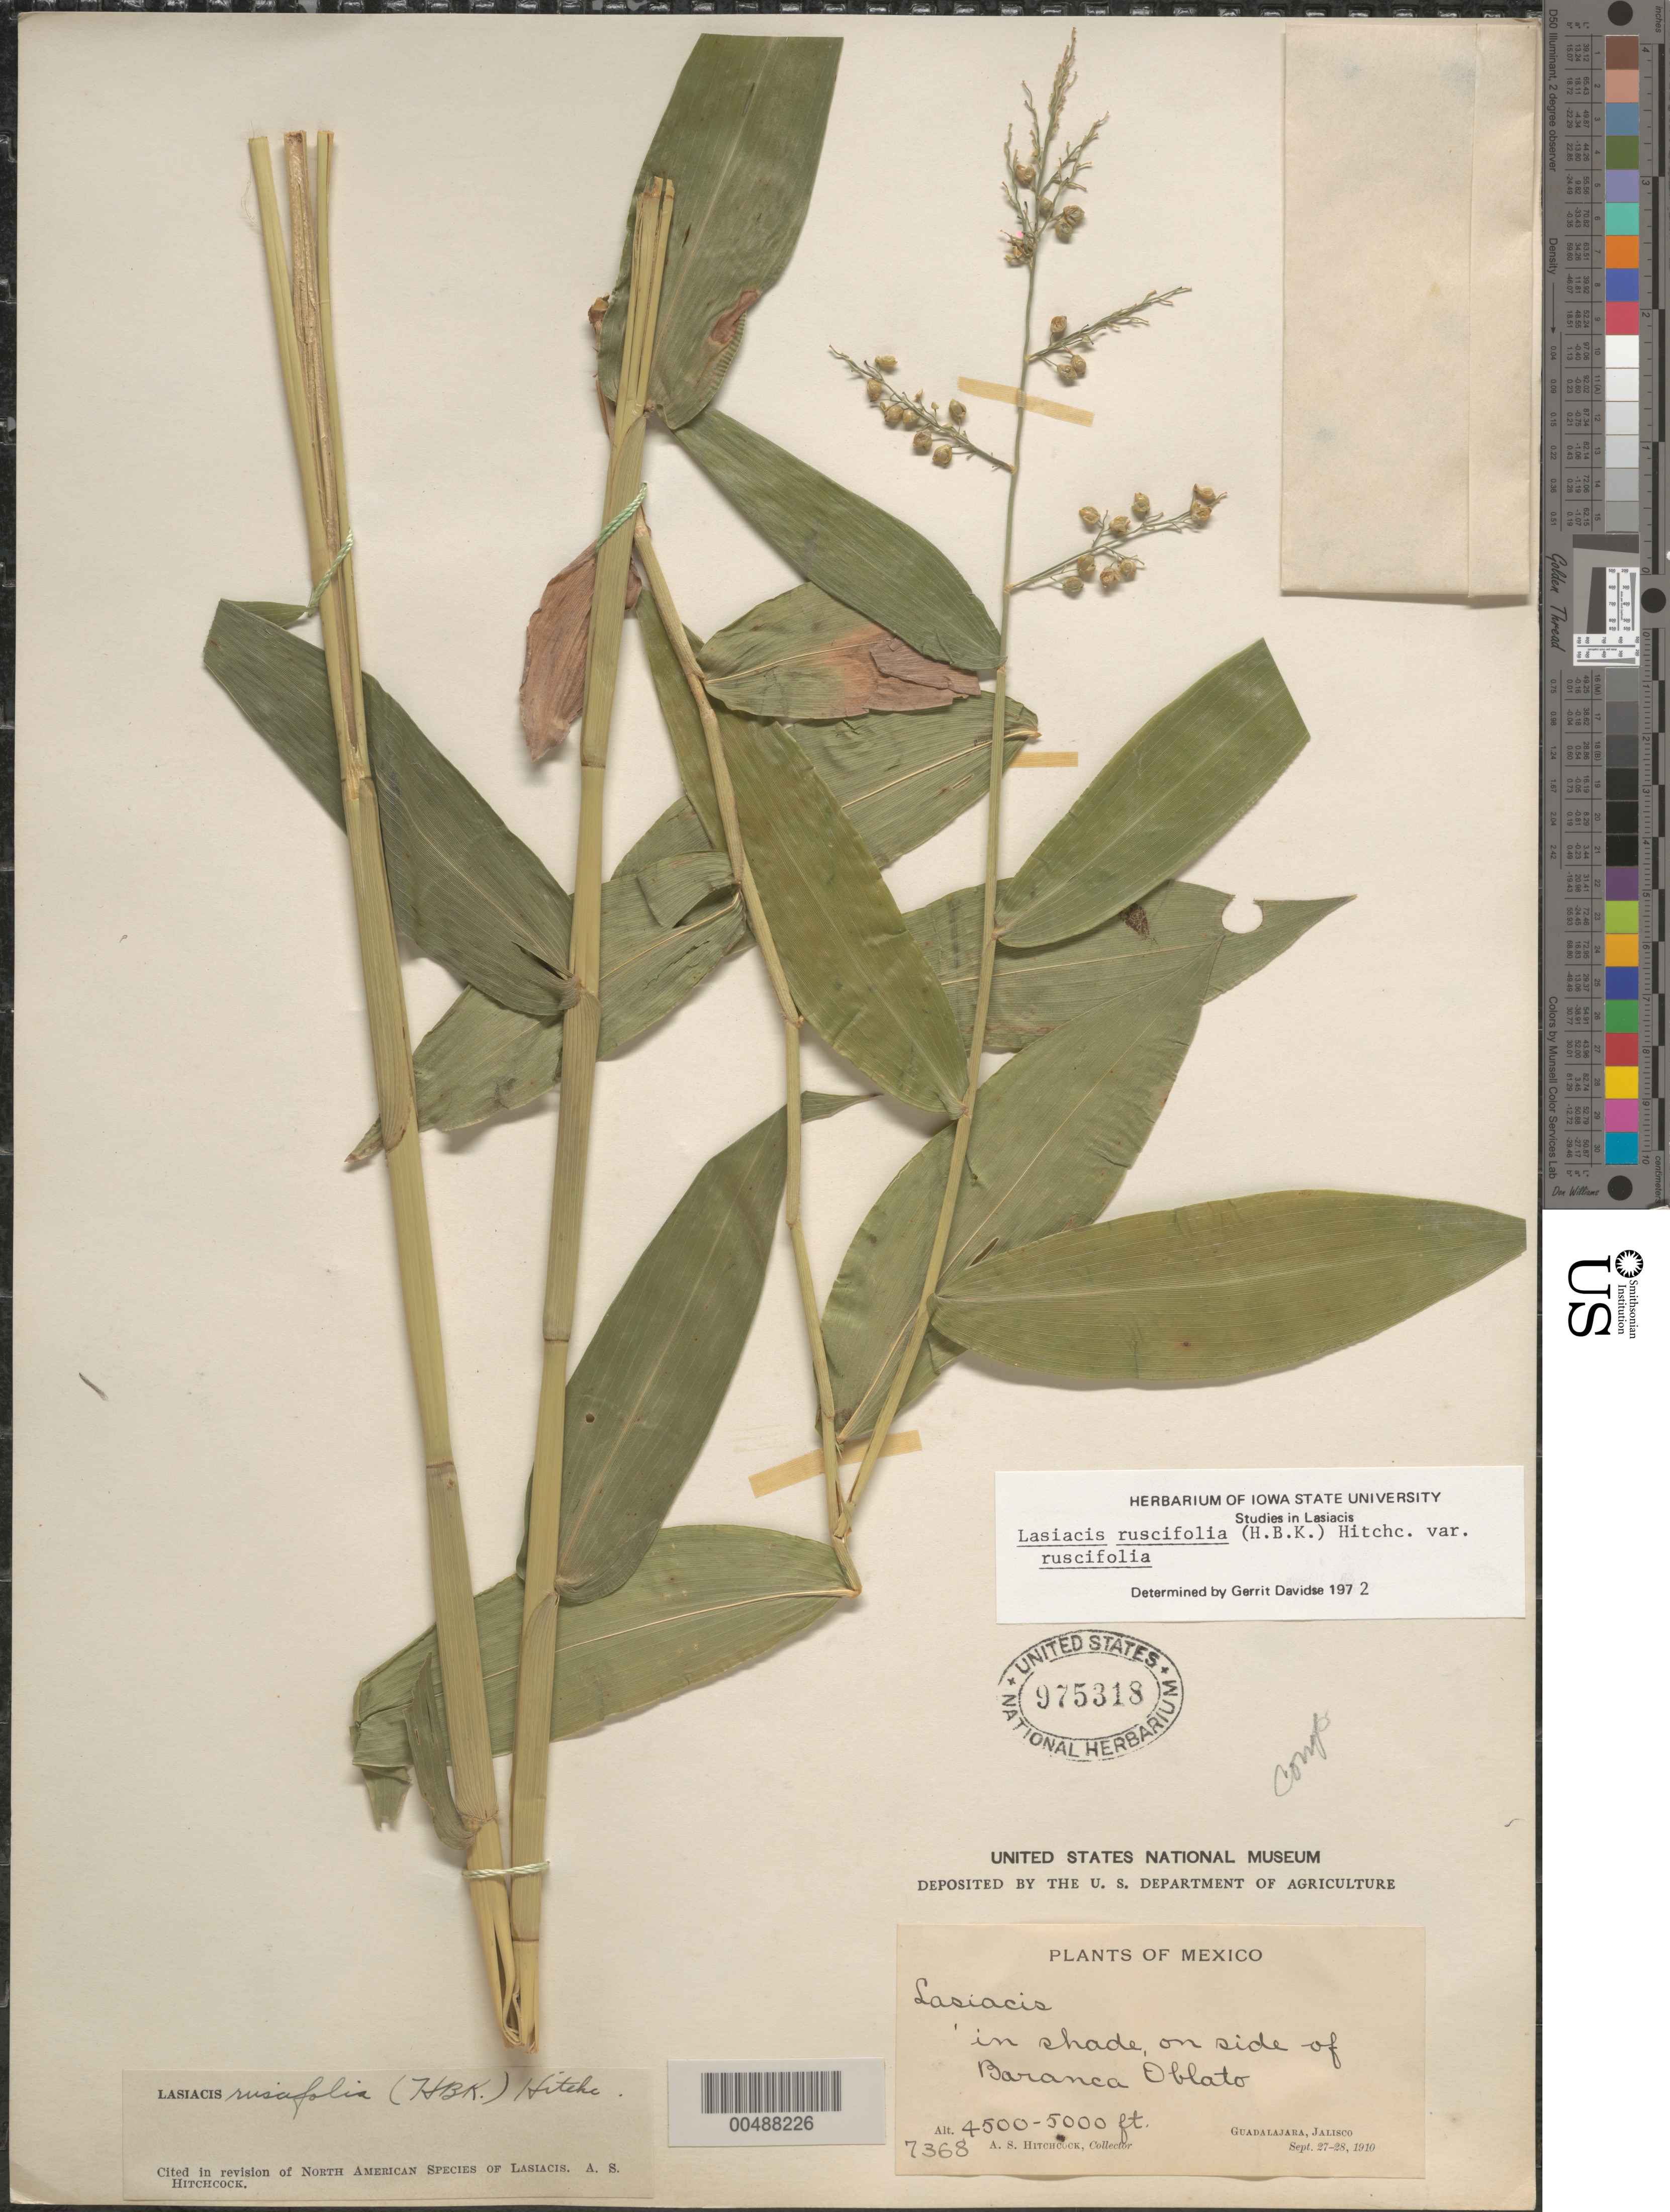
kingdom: Plantae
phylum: Tracheophyta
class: Liliopsida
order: Poales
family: Poaceae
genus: Lasiacis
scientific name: Lasiacis ruscifolia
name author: (Kunth) Hitchc.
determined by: Davidse, Gerrit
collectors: A. S. Hitchcock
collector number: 7368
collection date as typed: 27 Sep 1910 to 28 Sep 1910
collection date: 1910-09-27/1910-09-28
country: Mexico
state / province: Jalisco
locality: Guadalajara, on side of Baranca Oblato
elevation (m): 1372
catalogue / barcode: US 975318